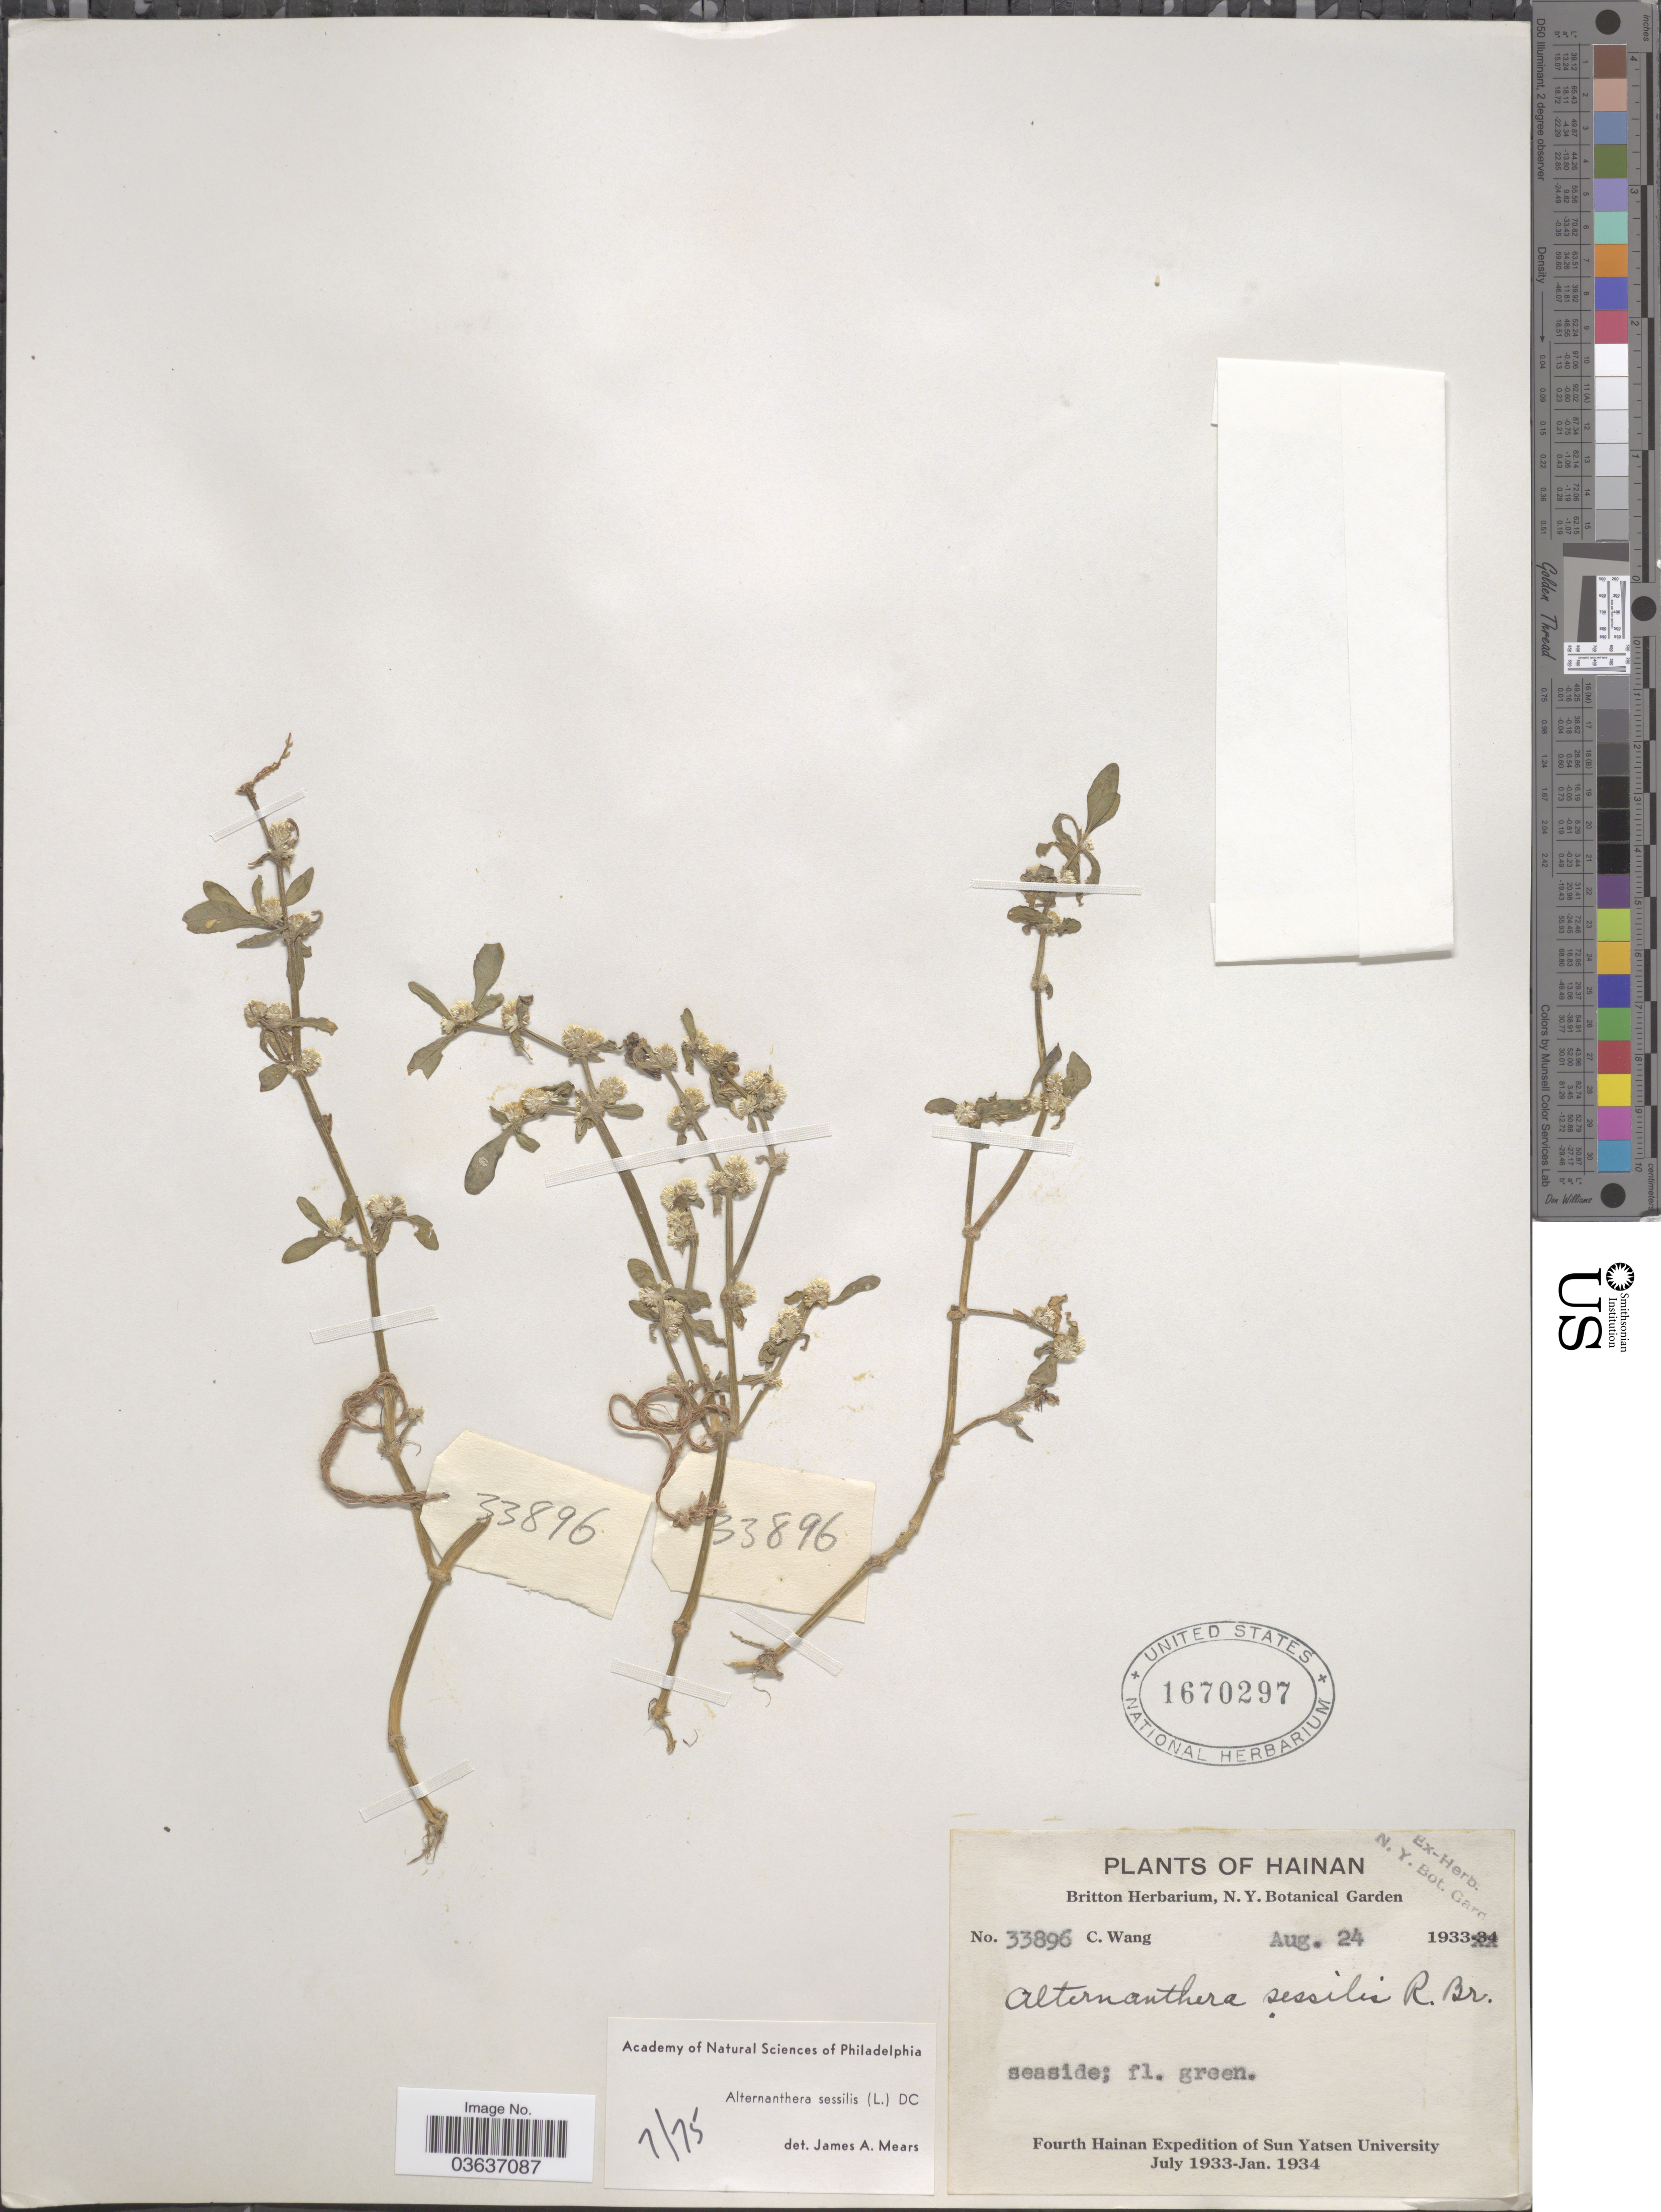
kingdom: Plantae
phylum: Tracheophyta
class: Magnoliopsida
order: Caryophyllales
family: Amaranthaceae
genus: Alternanthera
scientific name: Alternanthera sessilis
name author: (L.) DC.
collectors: C. Wang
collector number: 33896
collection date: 1933-08-24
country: China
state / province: Hainan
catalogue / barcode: US 1670297